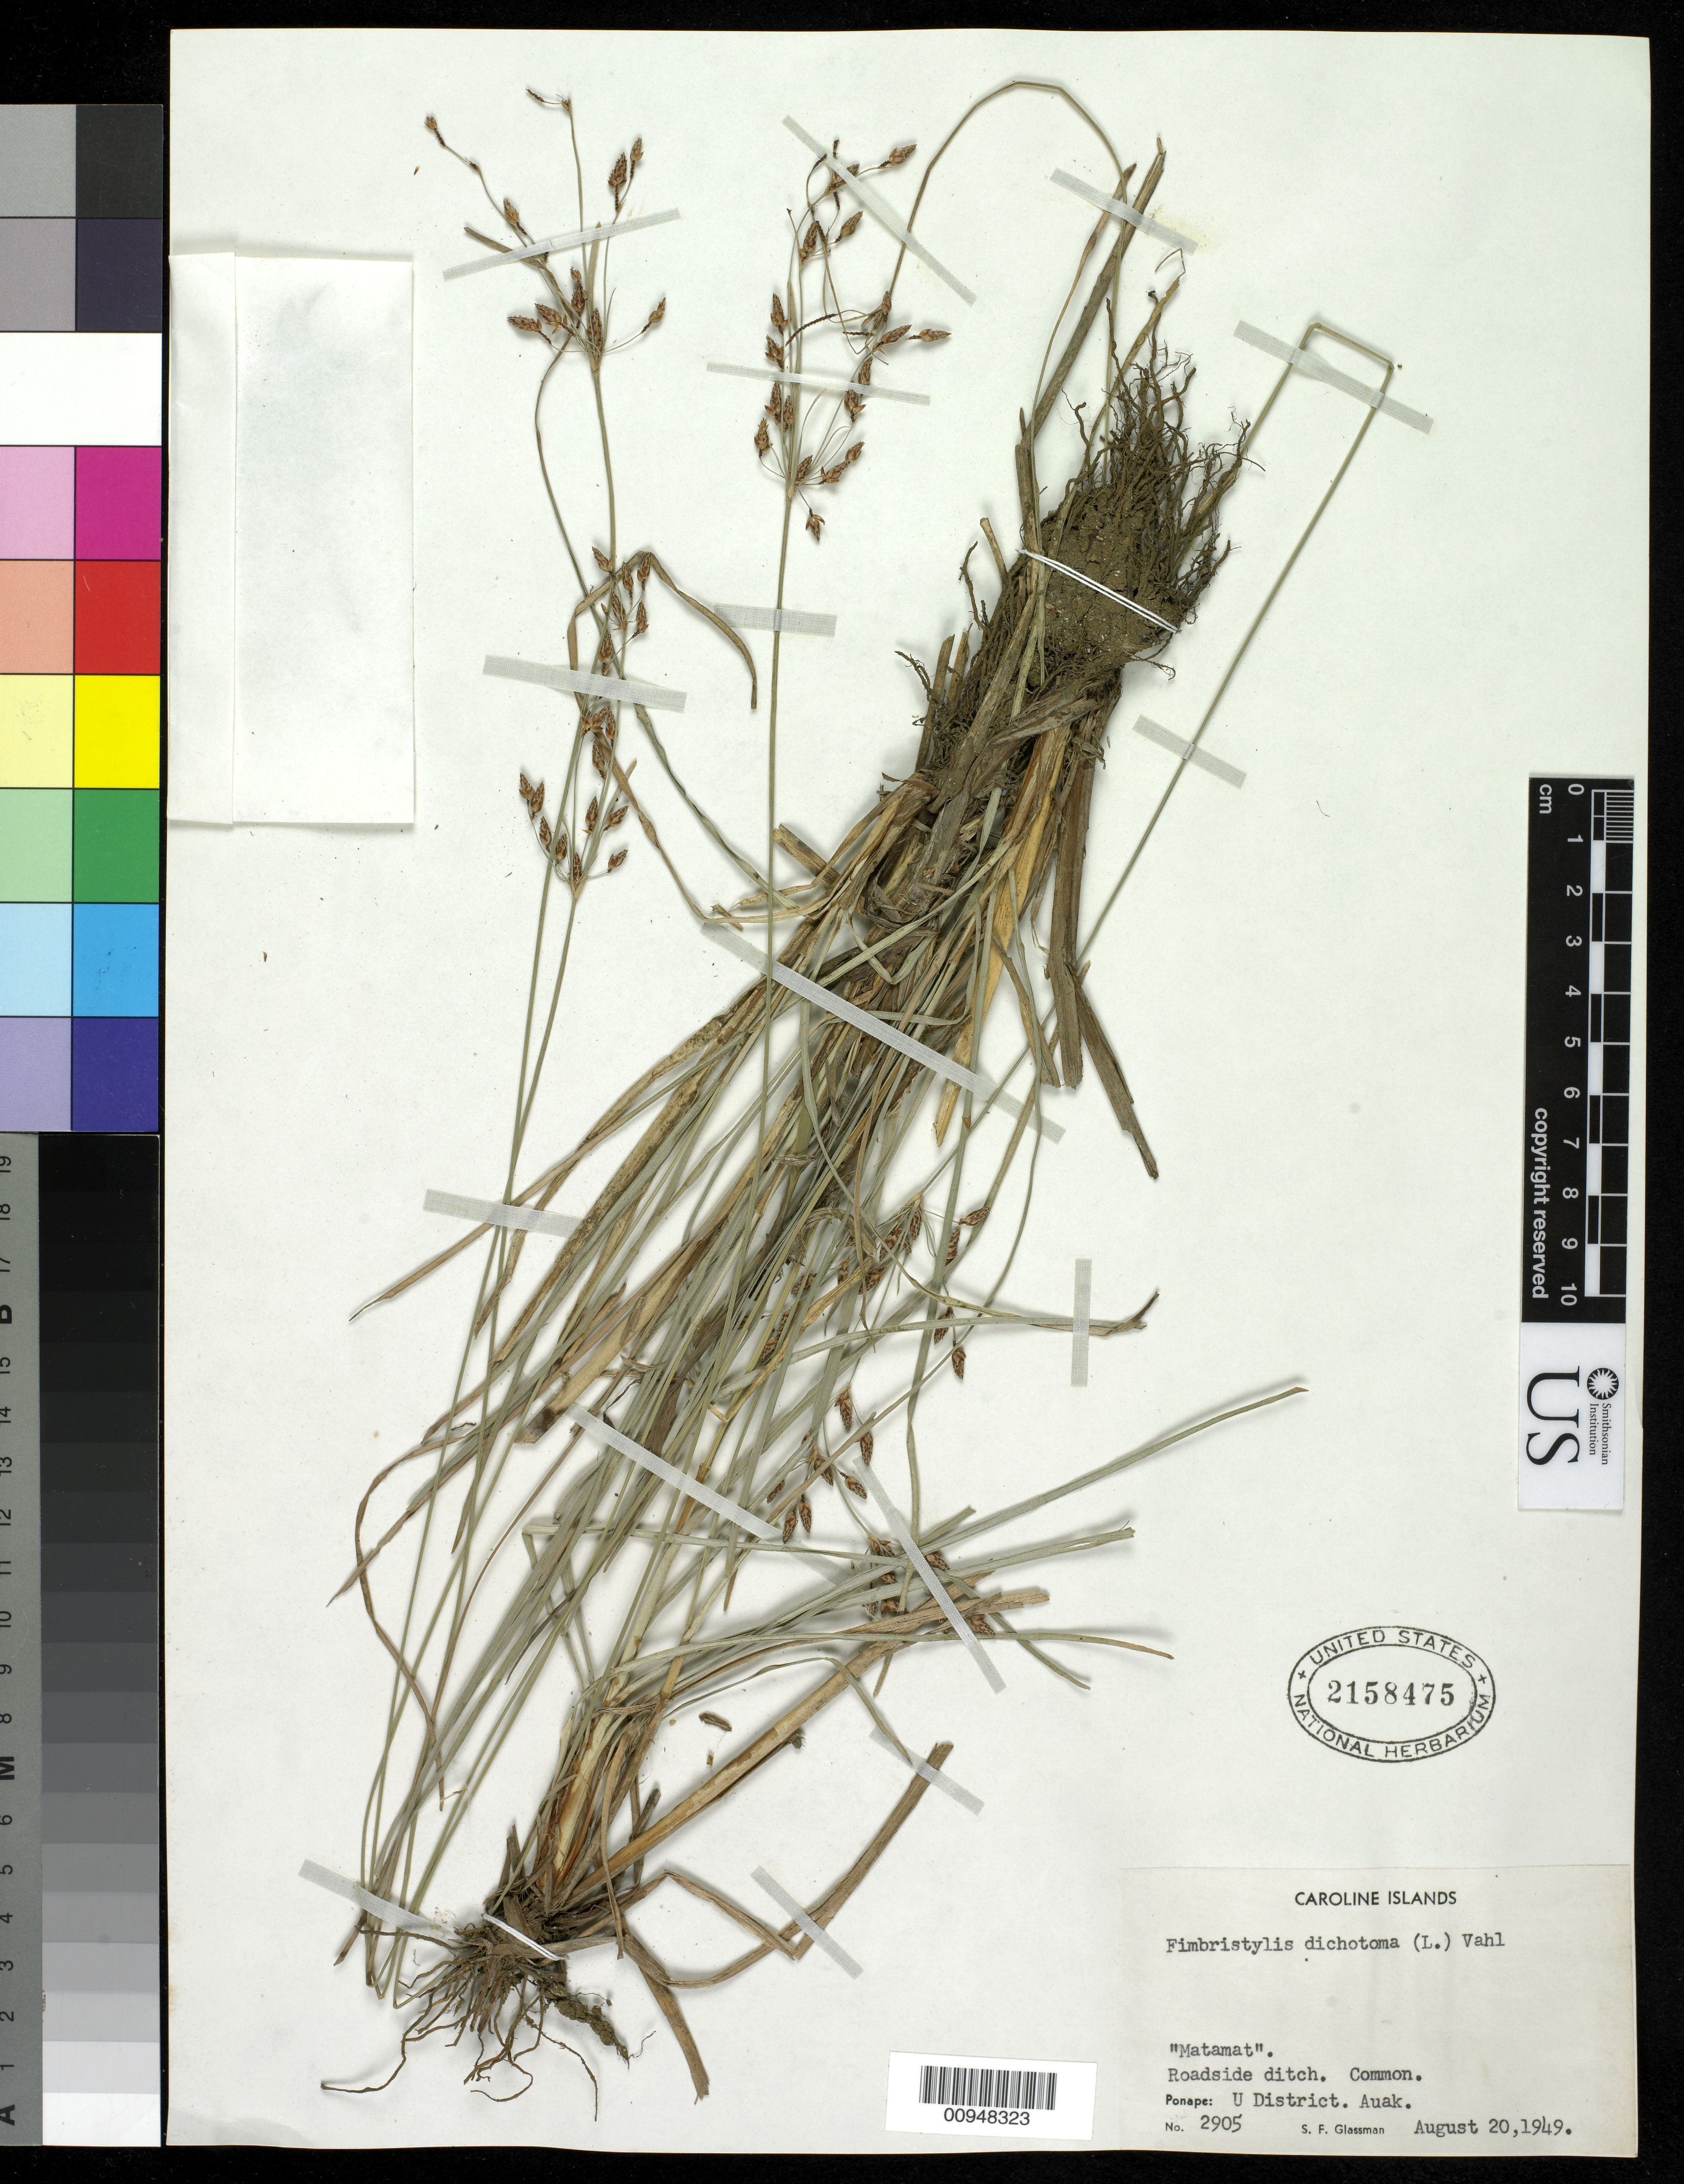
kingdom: Plantae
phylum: Tracheophyta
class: Liliopsida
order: Poales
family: Cyperaceae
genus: Fimbristylis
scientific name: Fimbristylis dichotoma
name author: (L.) Vahl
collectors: S. F. Glassman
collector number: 2905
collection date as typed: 20 Aug 1949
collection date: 1949-08-20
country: Micronesia, Federated States of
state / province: Pohnpei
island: Pohnpei [Ponape]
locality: U District. Auak. Roadside ditch.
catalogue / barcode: US 2158475